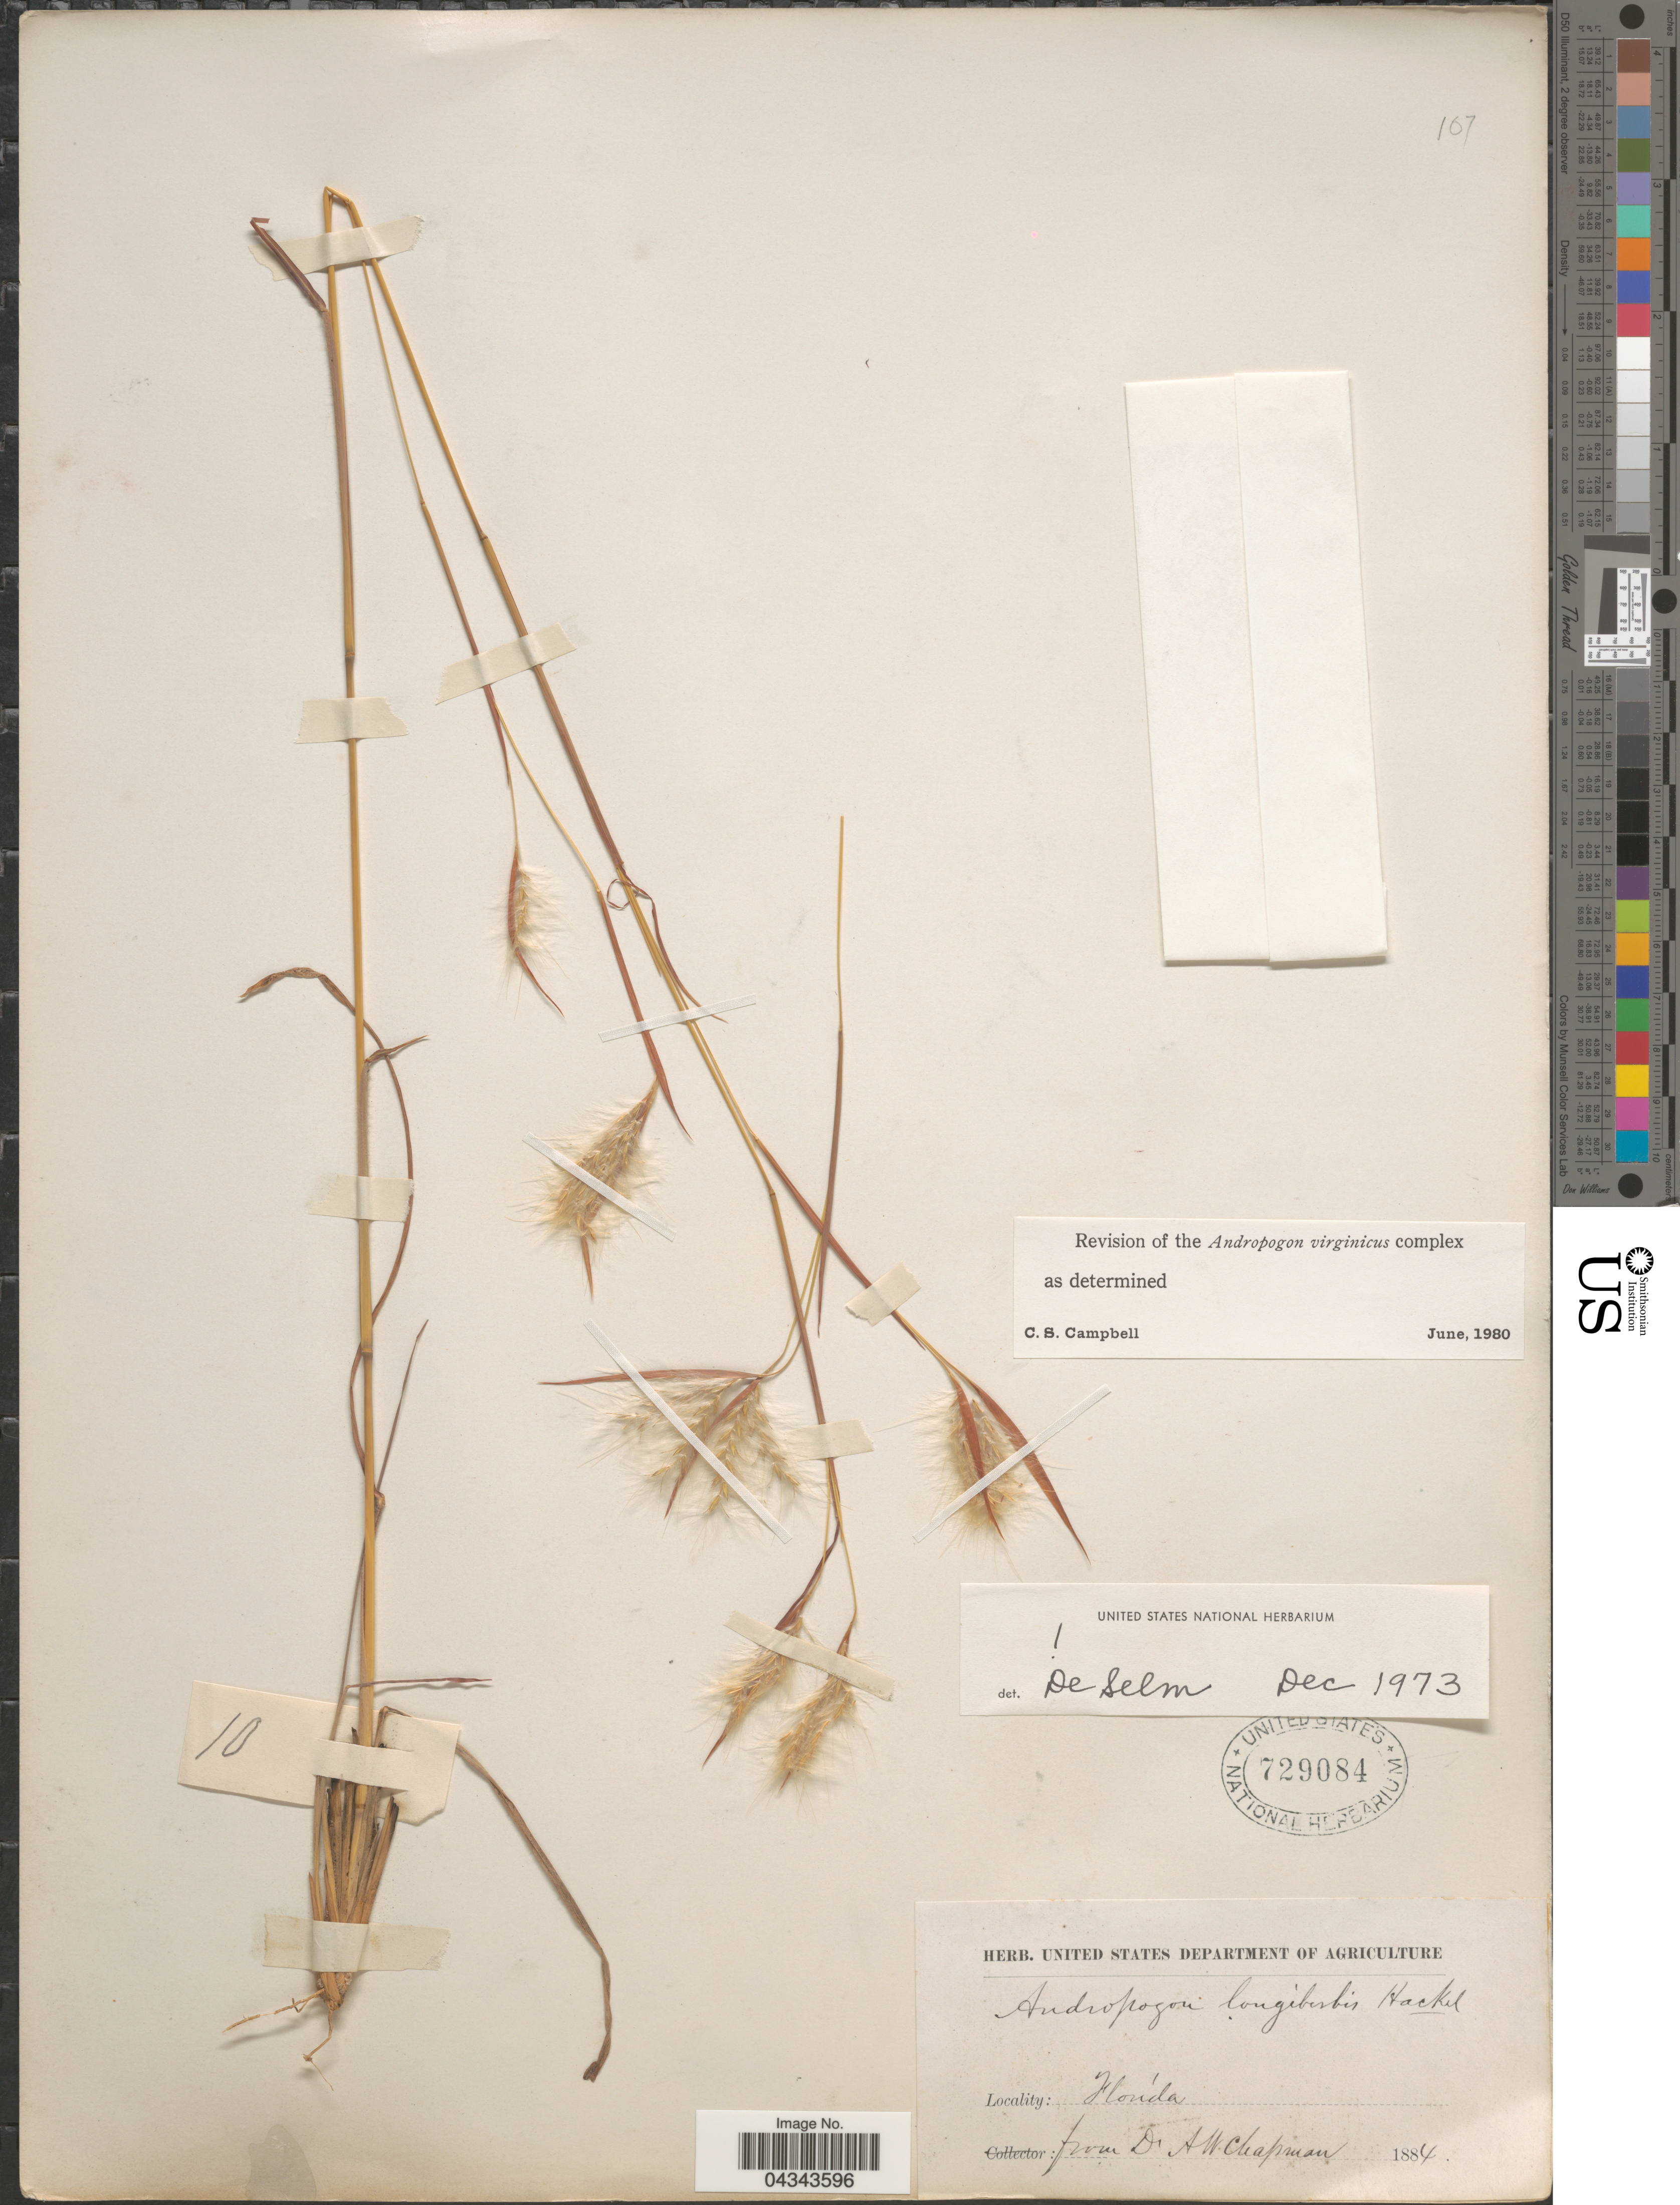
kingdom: Plantae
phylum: Tracheophyta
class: Liliopsida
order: Poales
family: Poaceae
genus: Andropogon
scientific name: Andropogon longiberbis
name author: Hack.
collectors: A. W. Chapman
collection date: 1884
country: United States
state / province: Florida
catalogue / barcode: US 729084